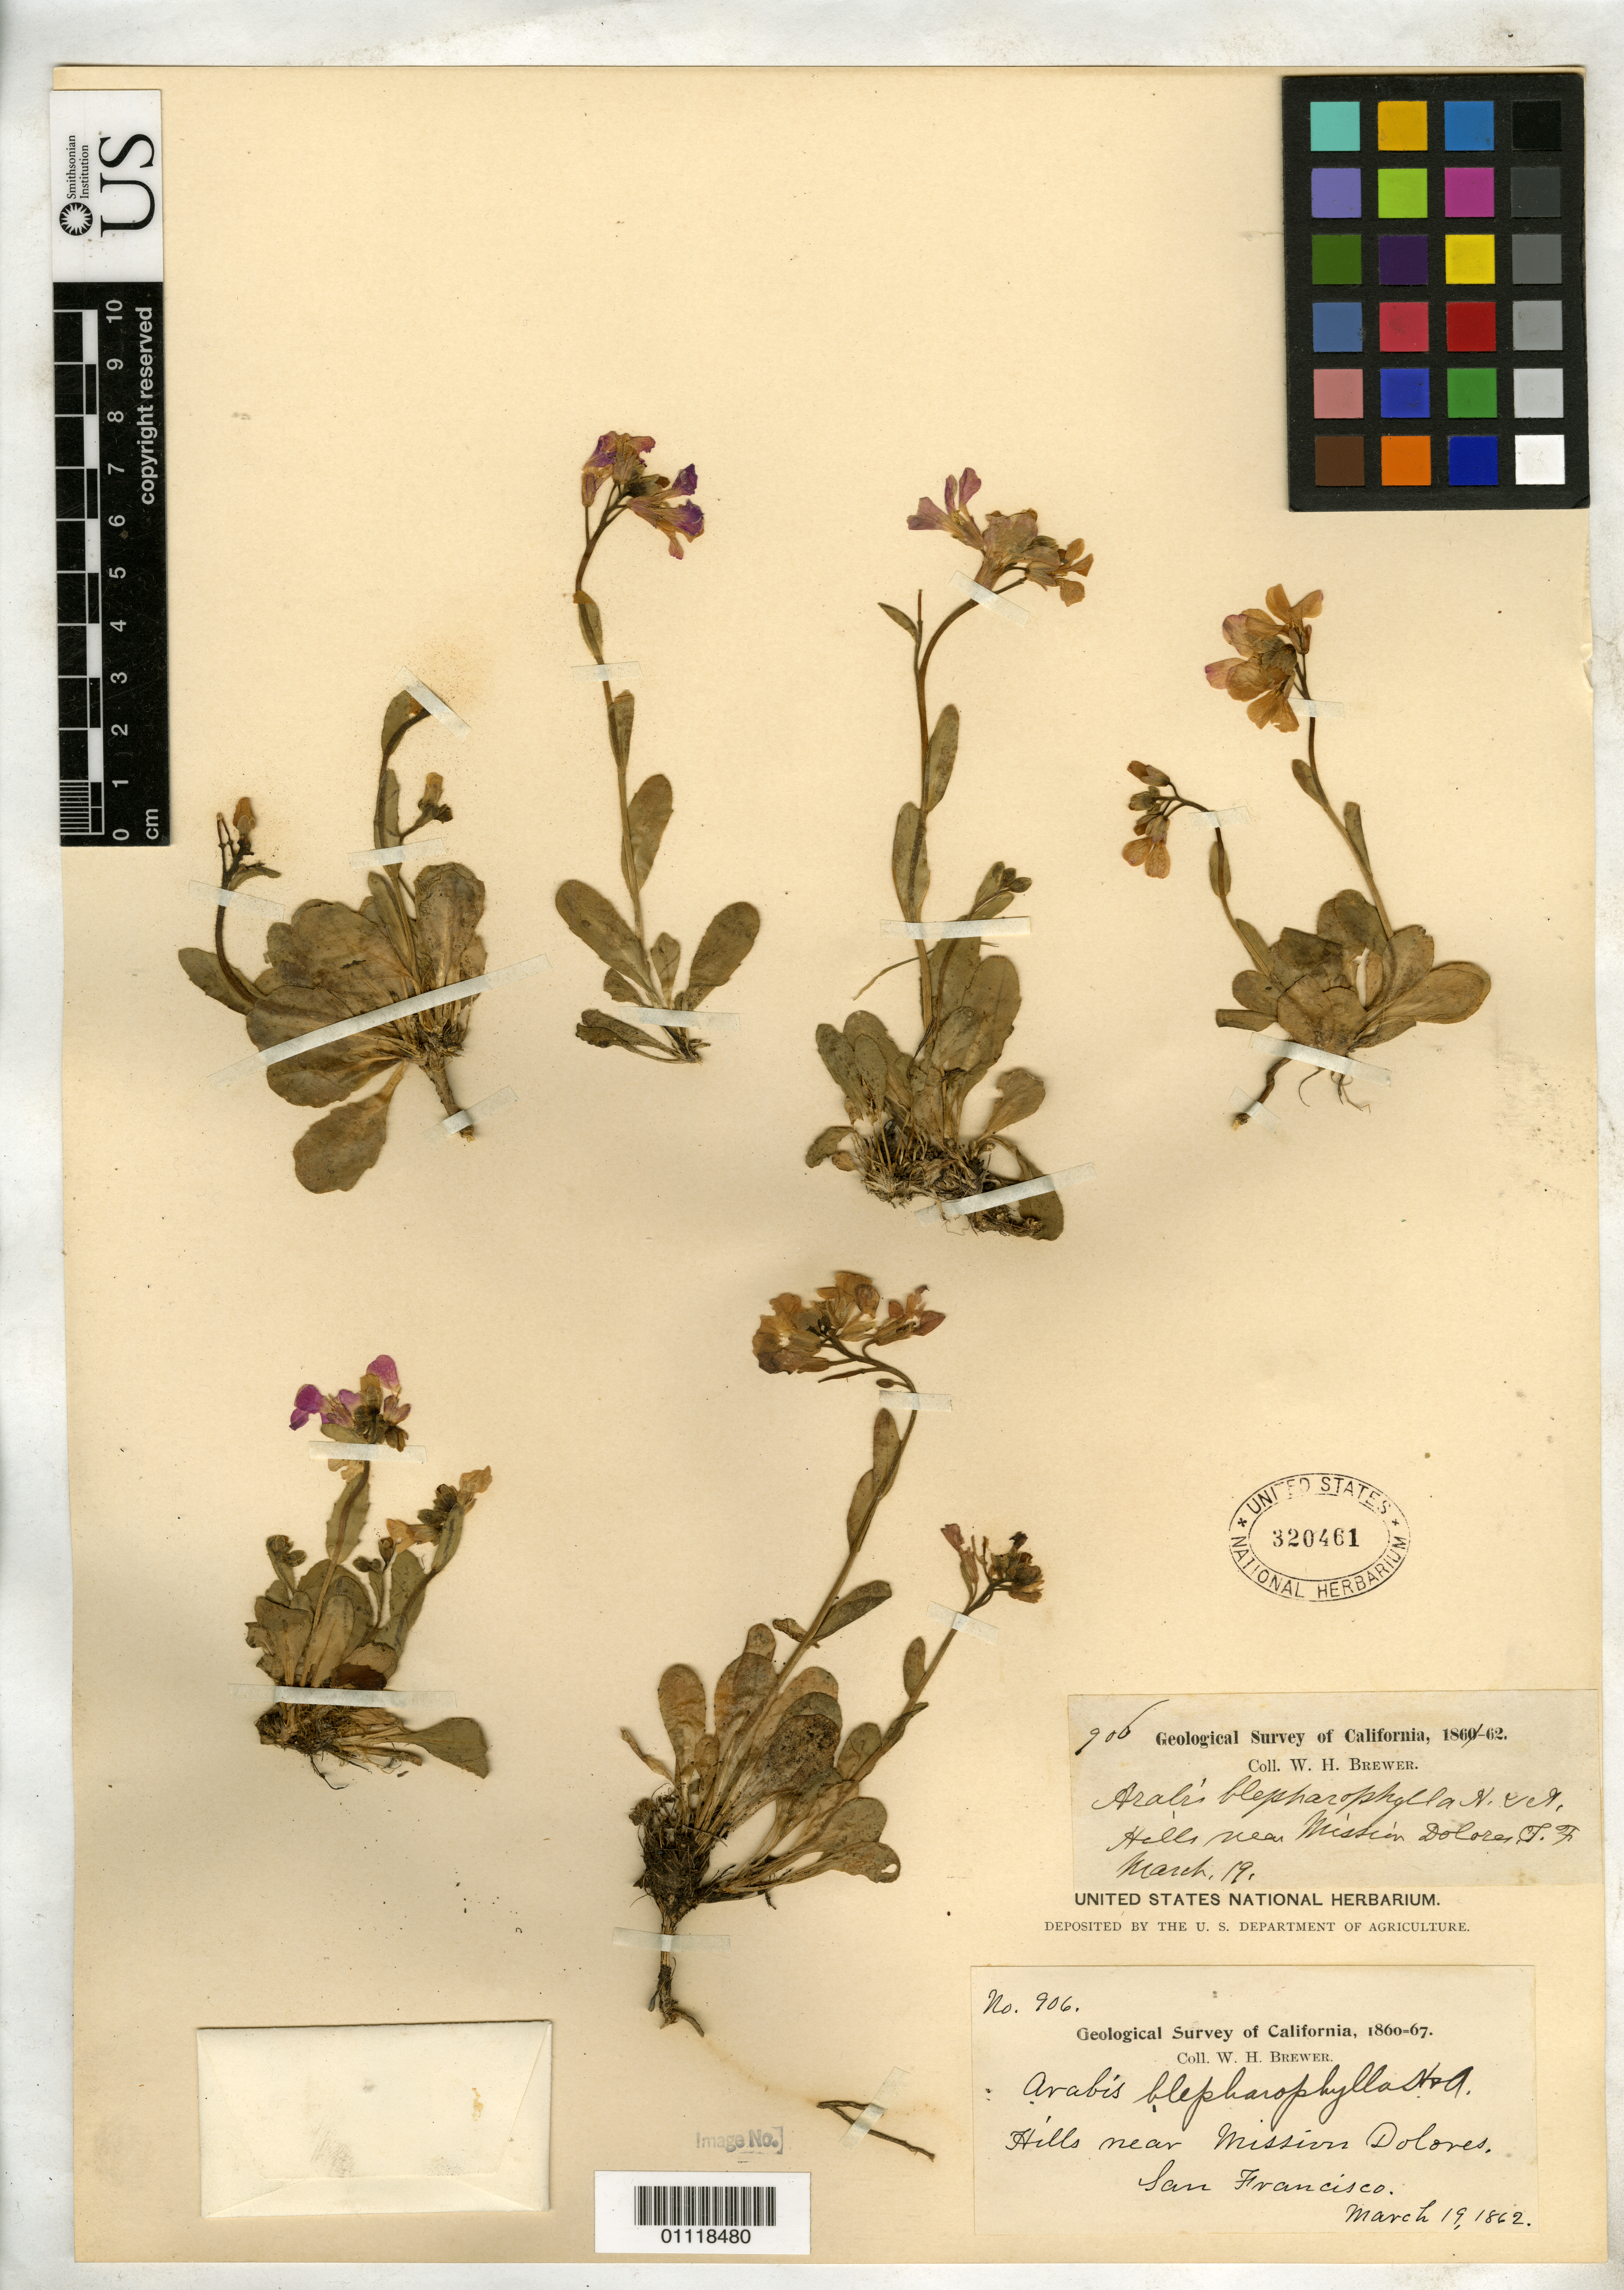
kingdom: Plantae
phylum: Tracheophyta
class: Magnoliopsida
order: Brassicales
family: Brassicaceae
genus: Arabis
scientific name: Arabis blepharophylla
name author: Hook. & Arn.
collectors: W. H. Brewer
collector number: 906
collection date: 1862-03-19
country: United States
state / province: California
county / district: San Francisco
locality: Hills near Mission Dolores, San Francisco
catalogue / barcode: US 320461